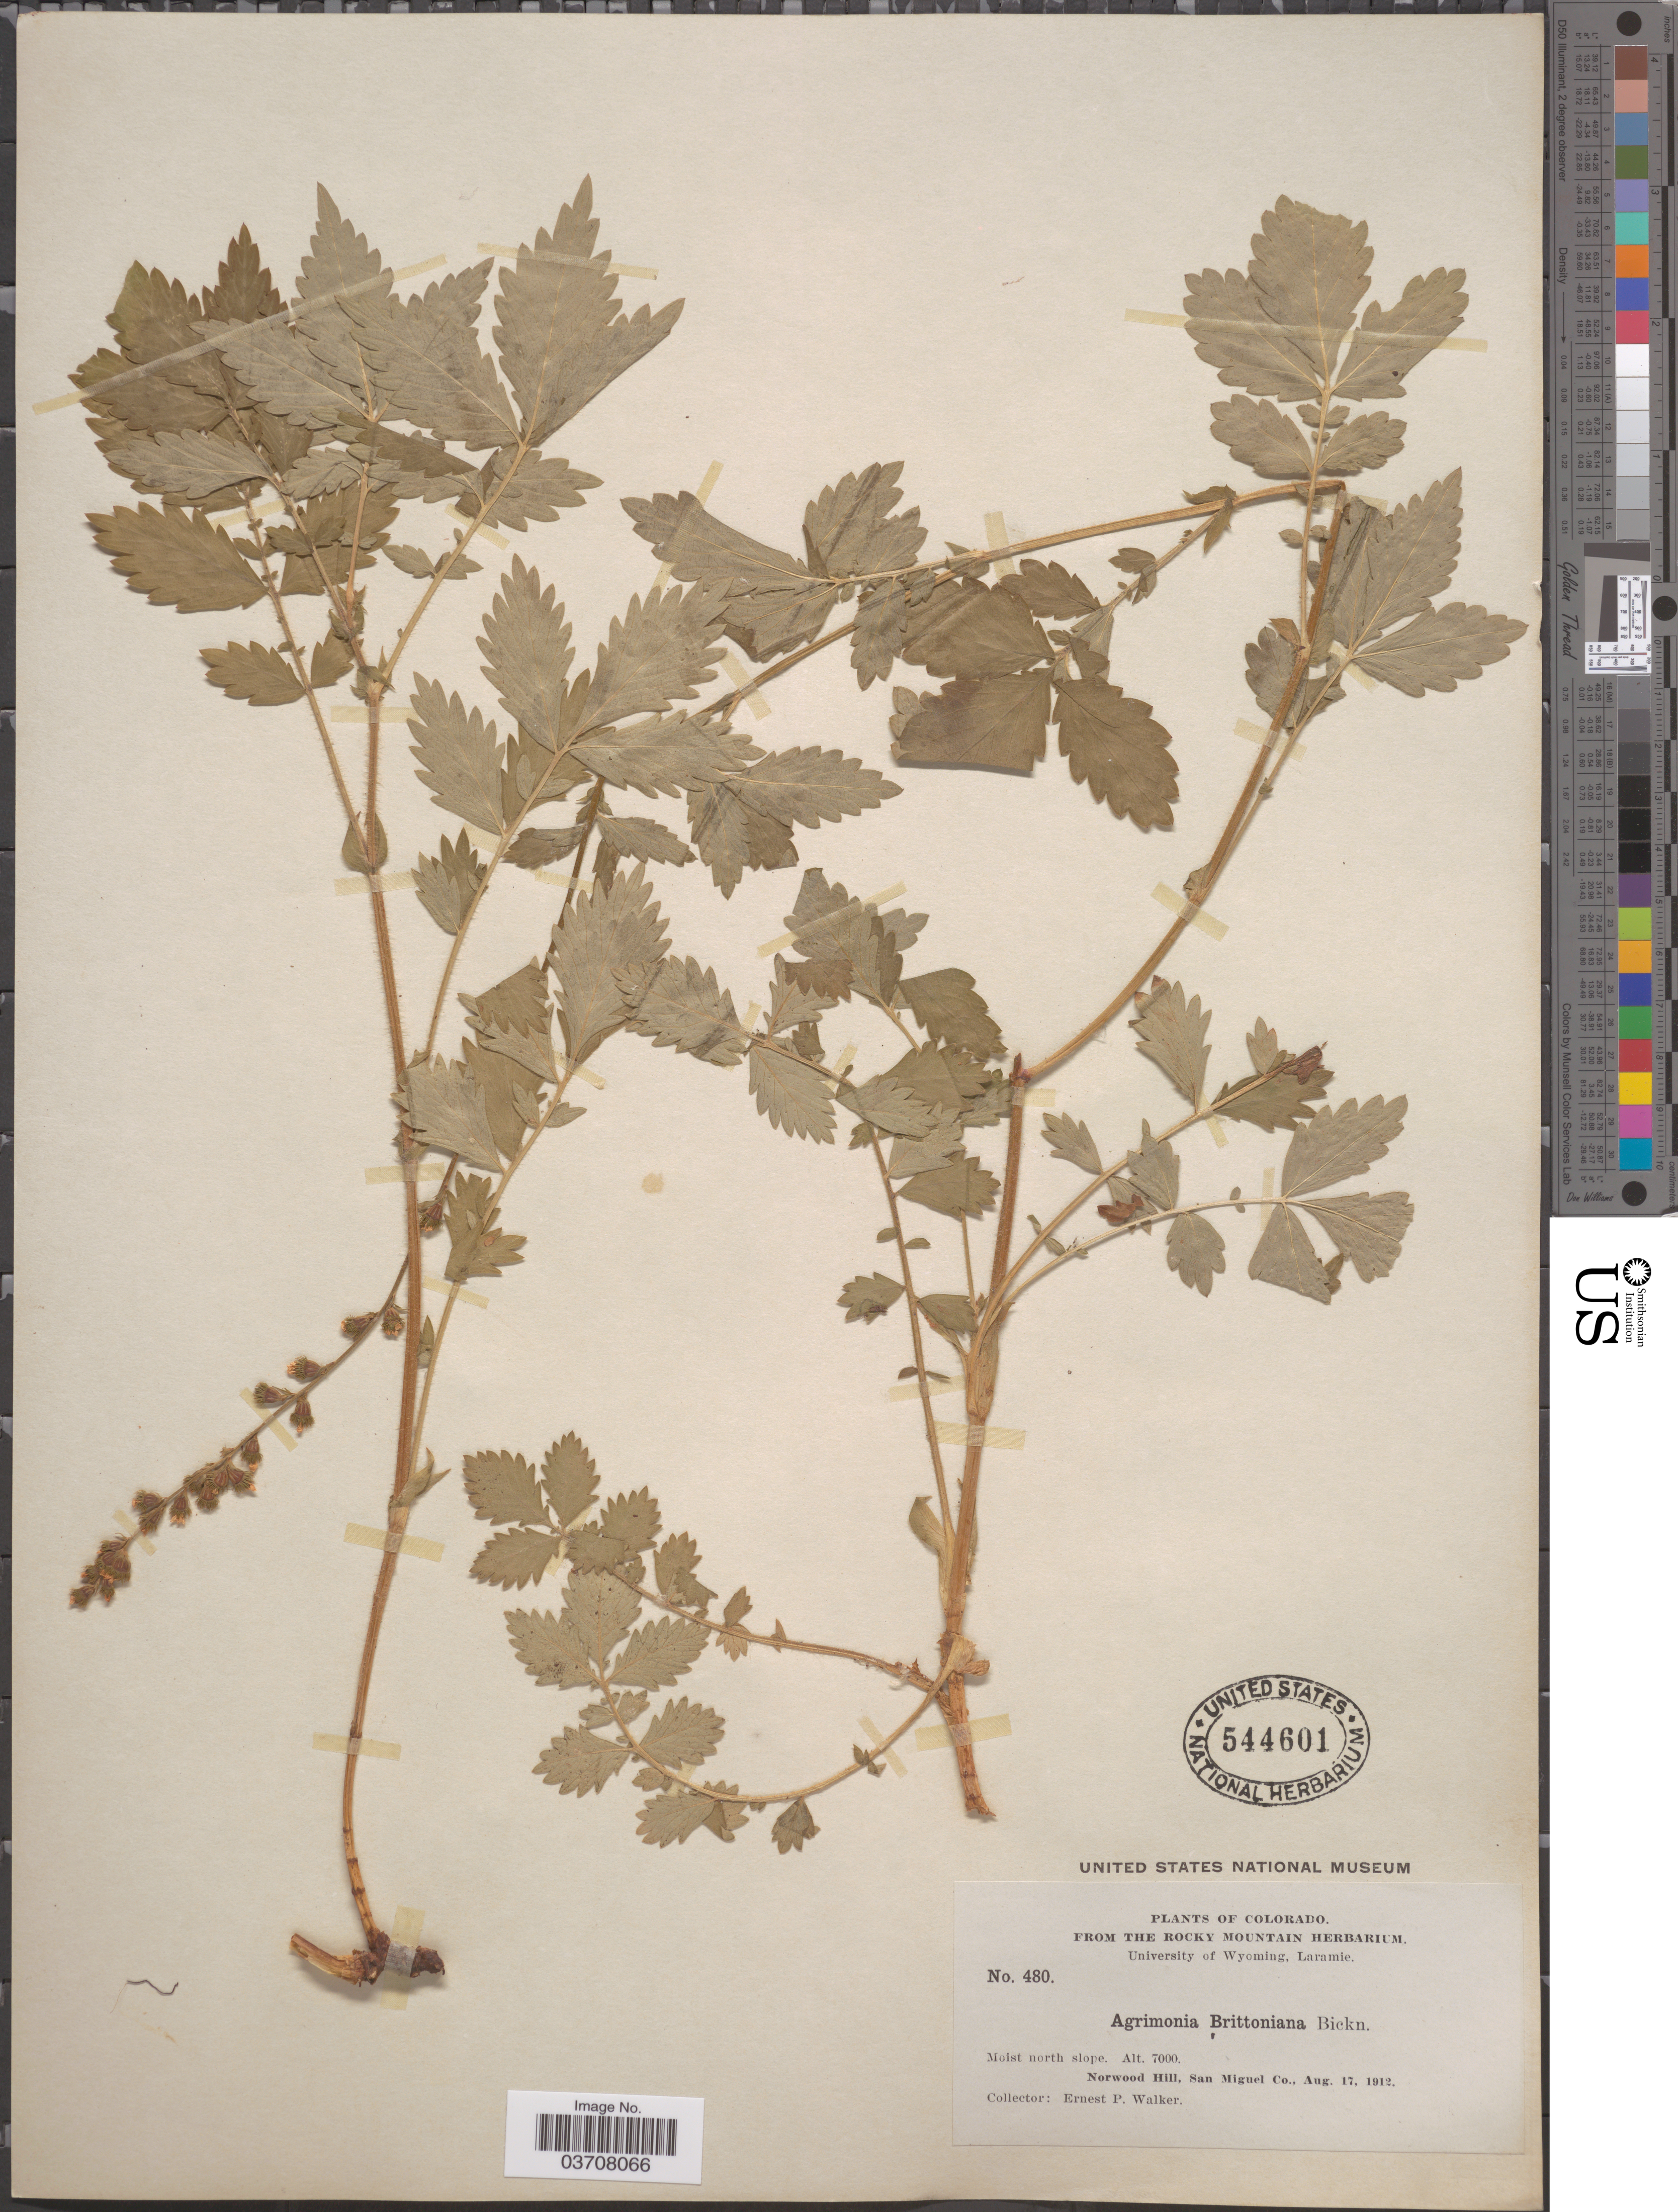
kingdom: Plantae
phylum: Tracheophyta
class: Magnoliopsida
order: Rosales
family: Rosaceae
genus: Agrimonia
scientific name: Agrimonia striata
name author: Michx.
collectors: E. P. Walker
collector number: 480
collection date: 1912-08-17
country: United States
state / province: Colorado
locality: Norwood Hill, San Miguel Co.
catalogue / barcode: US 544601